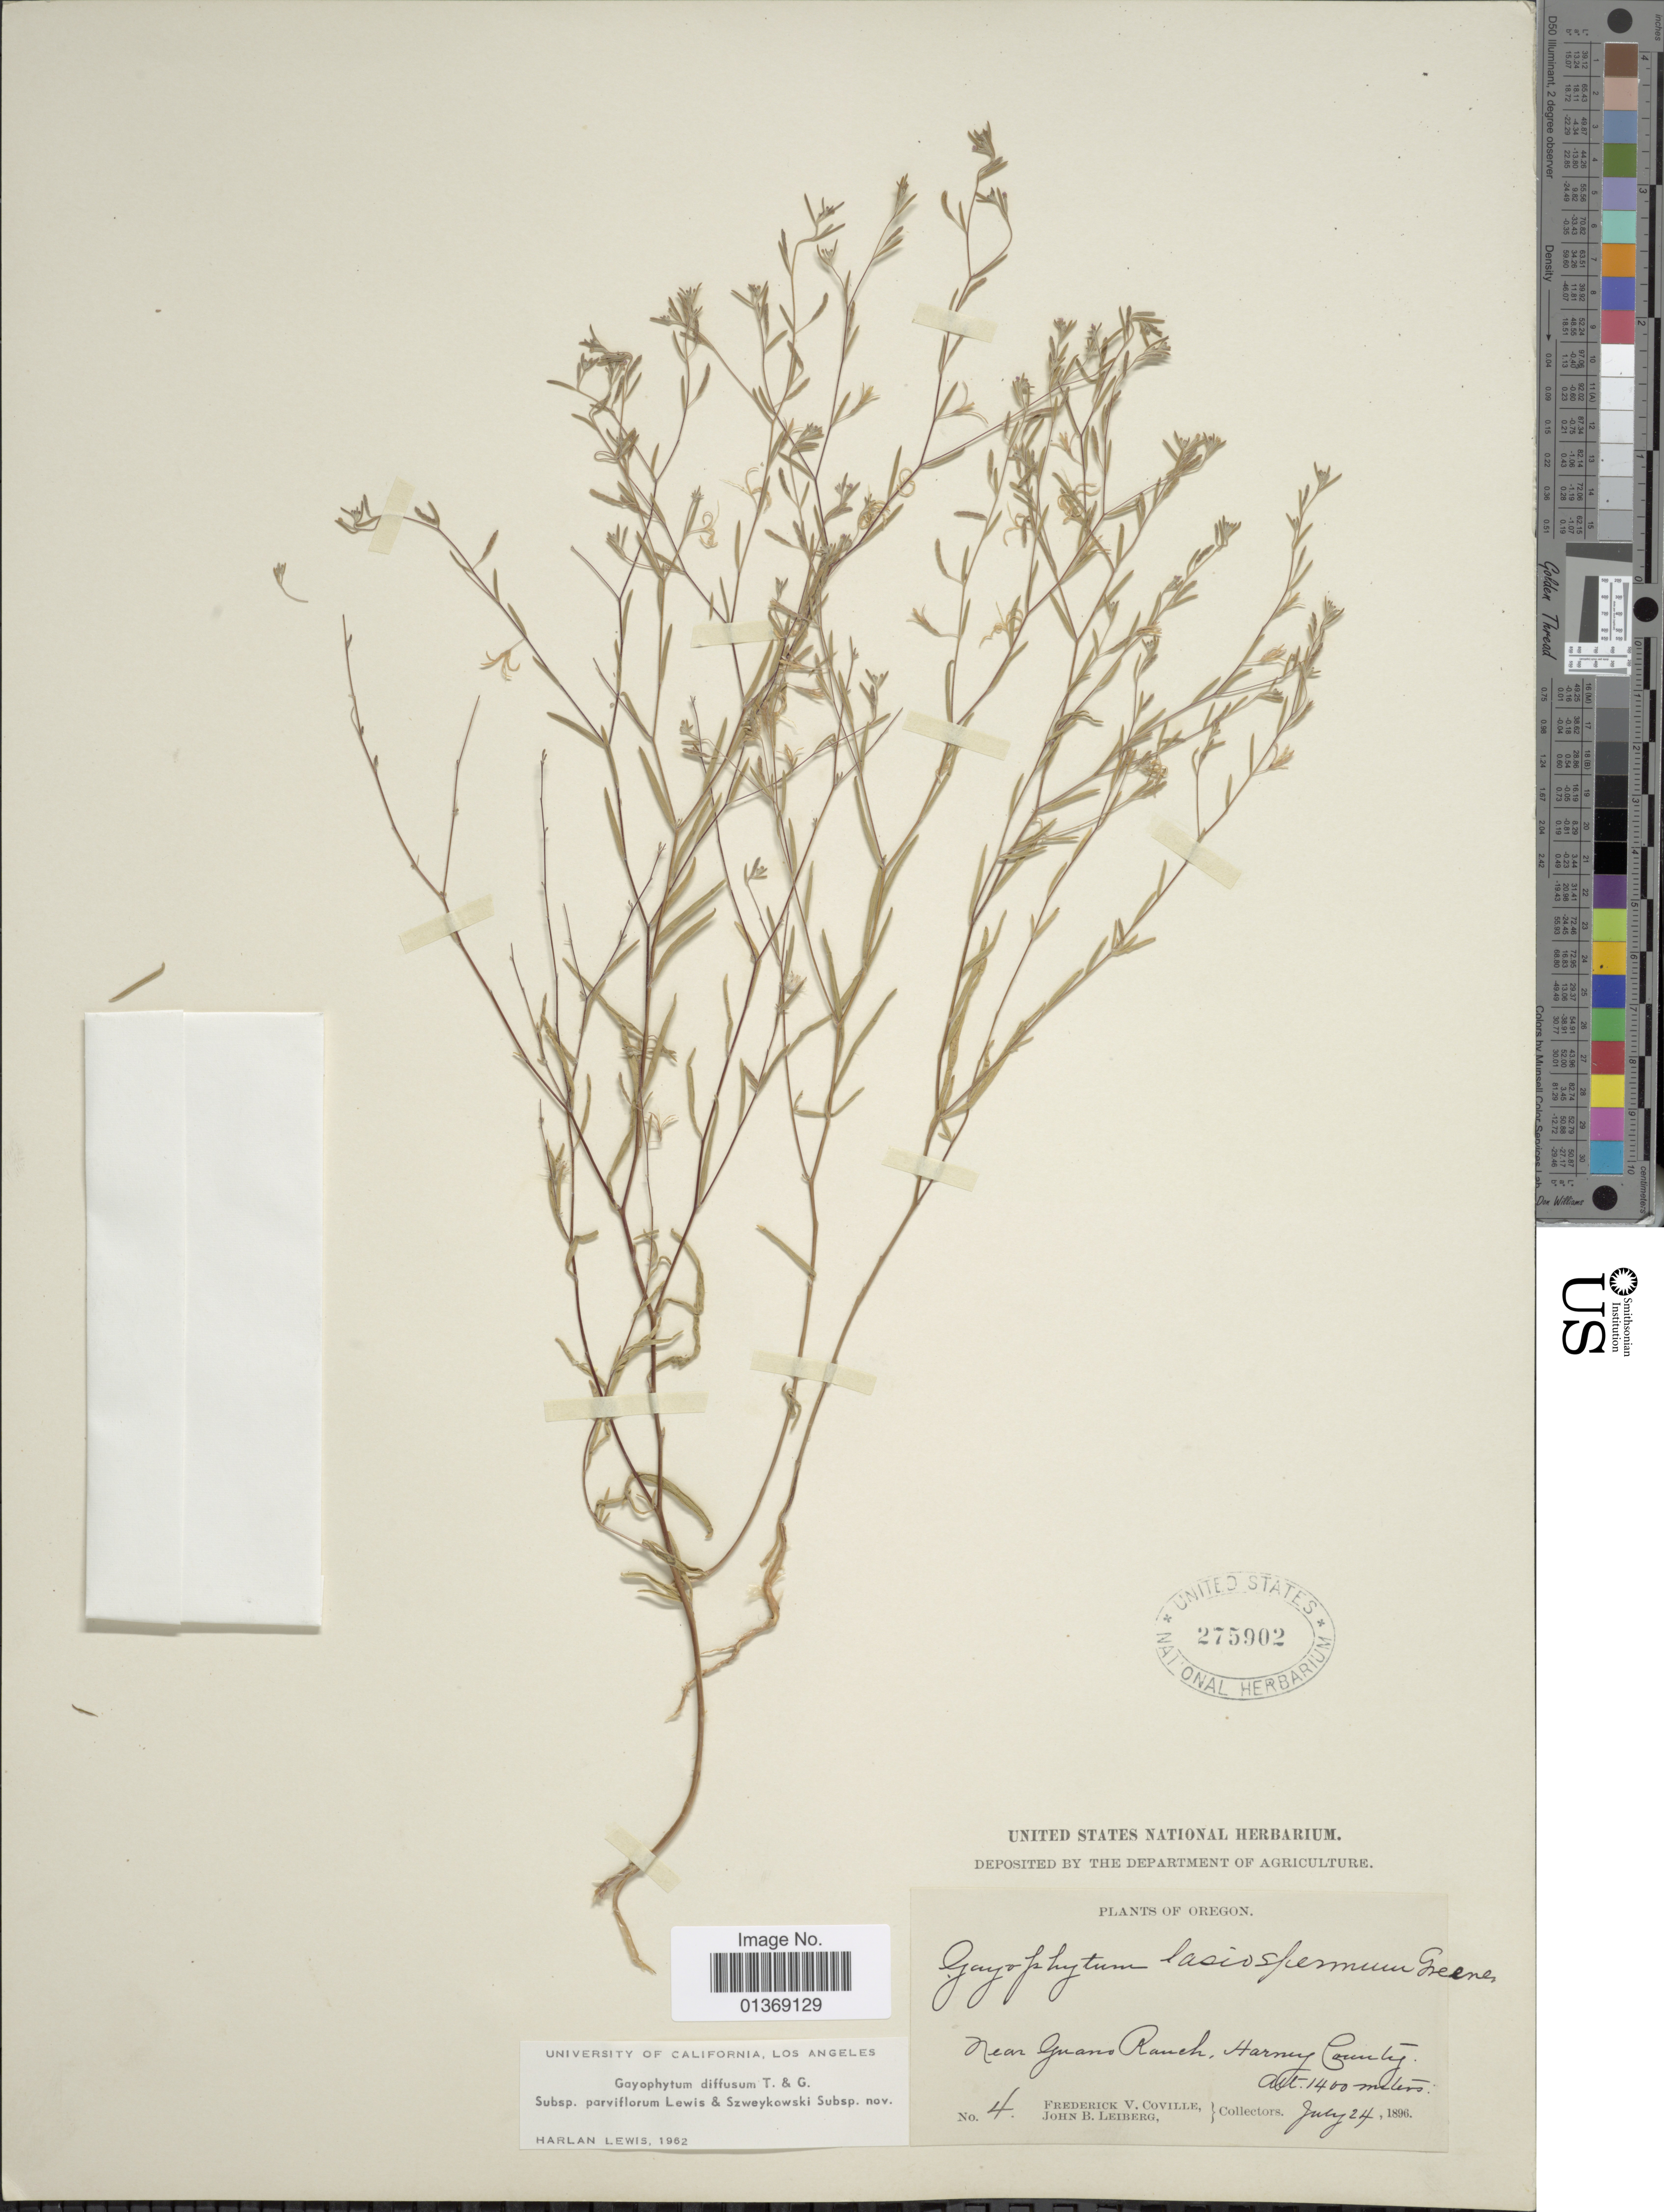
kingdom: Plantae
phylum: Tracheophyta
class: Magnoliopsida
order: Myrtales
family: Onagraceae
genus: Gayophytum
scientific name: Gayophytum diffusum subsp. parviflorum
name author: F. H. Lewis & Szweyk.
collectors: F. V. Coville & J. B. Leiberg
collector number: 4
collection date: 1896-07-24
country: United States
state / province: Oregon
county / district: Harney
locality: Near Guano Ranch, Harney County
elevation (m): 1400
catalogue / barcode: US 275902